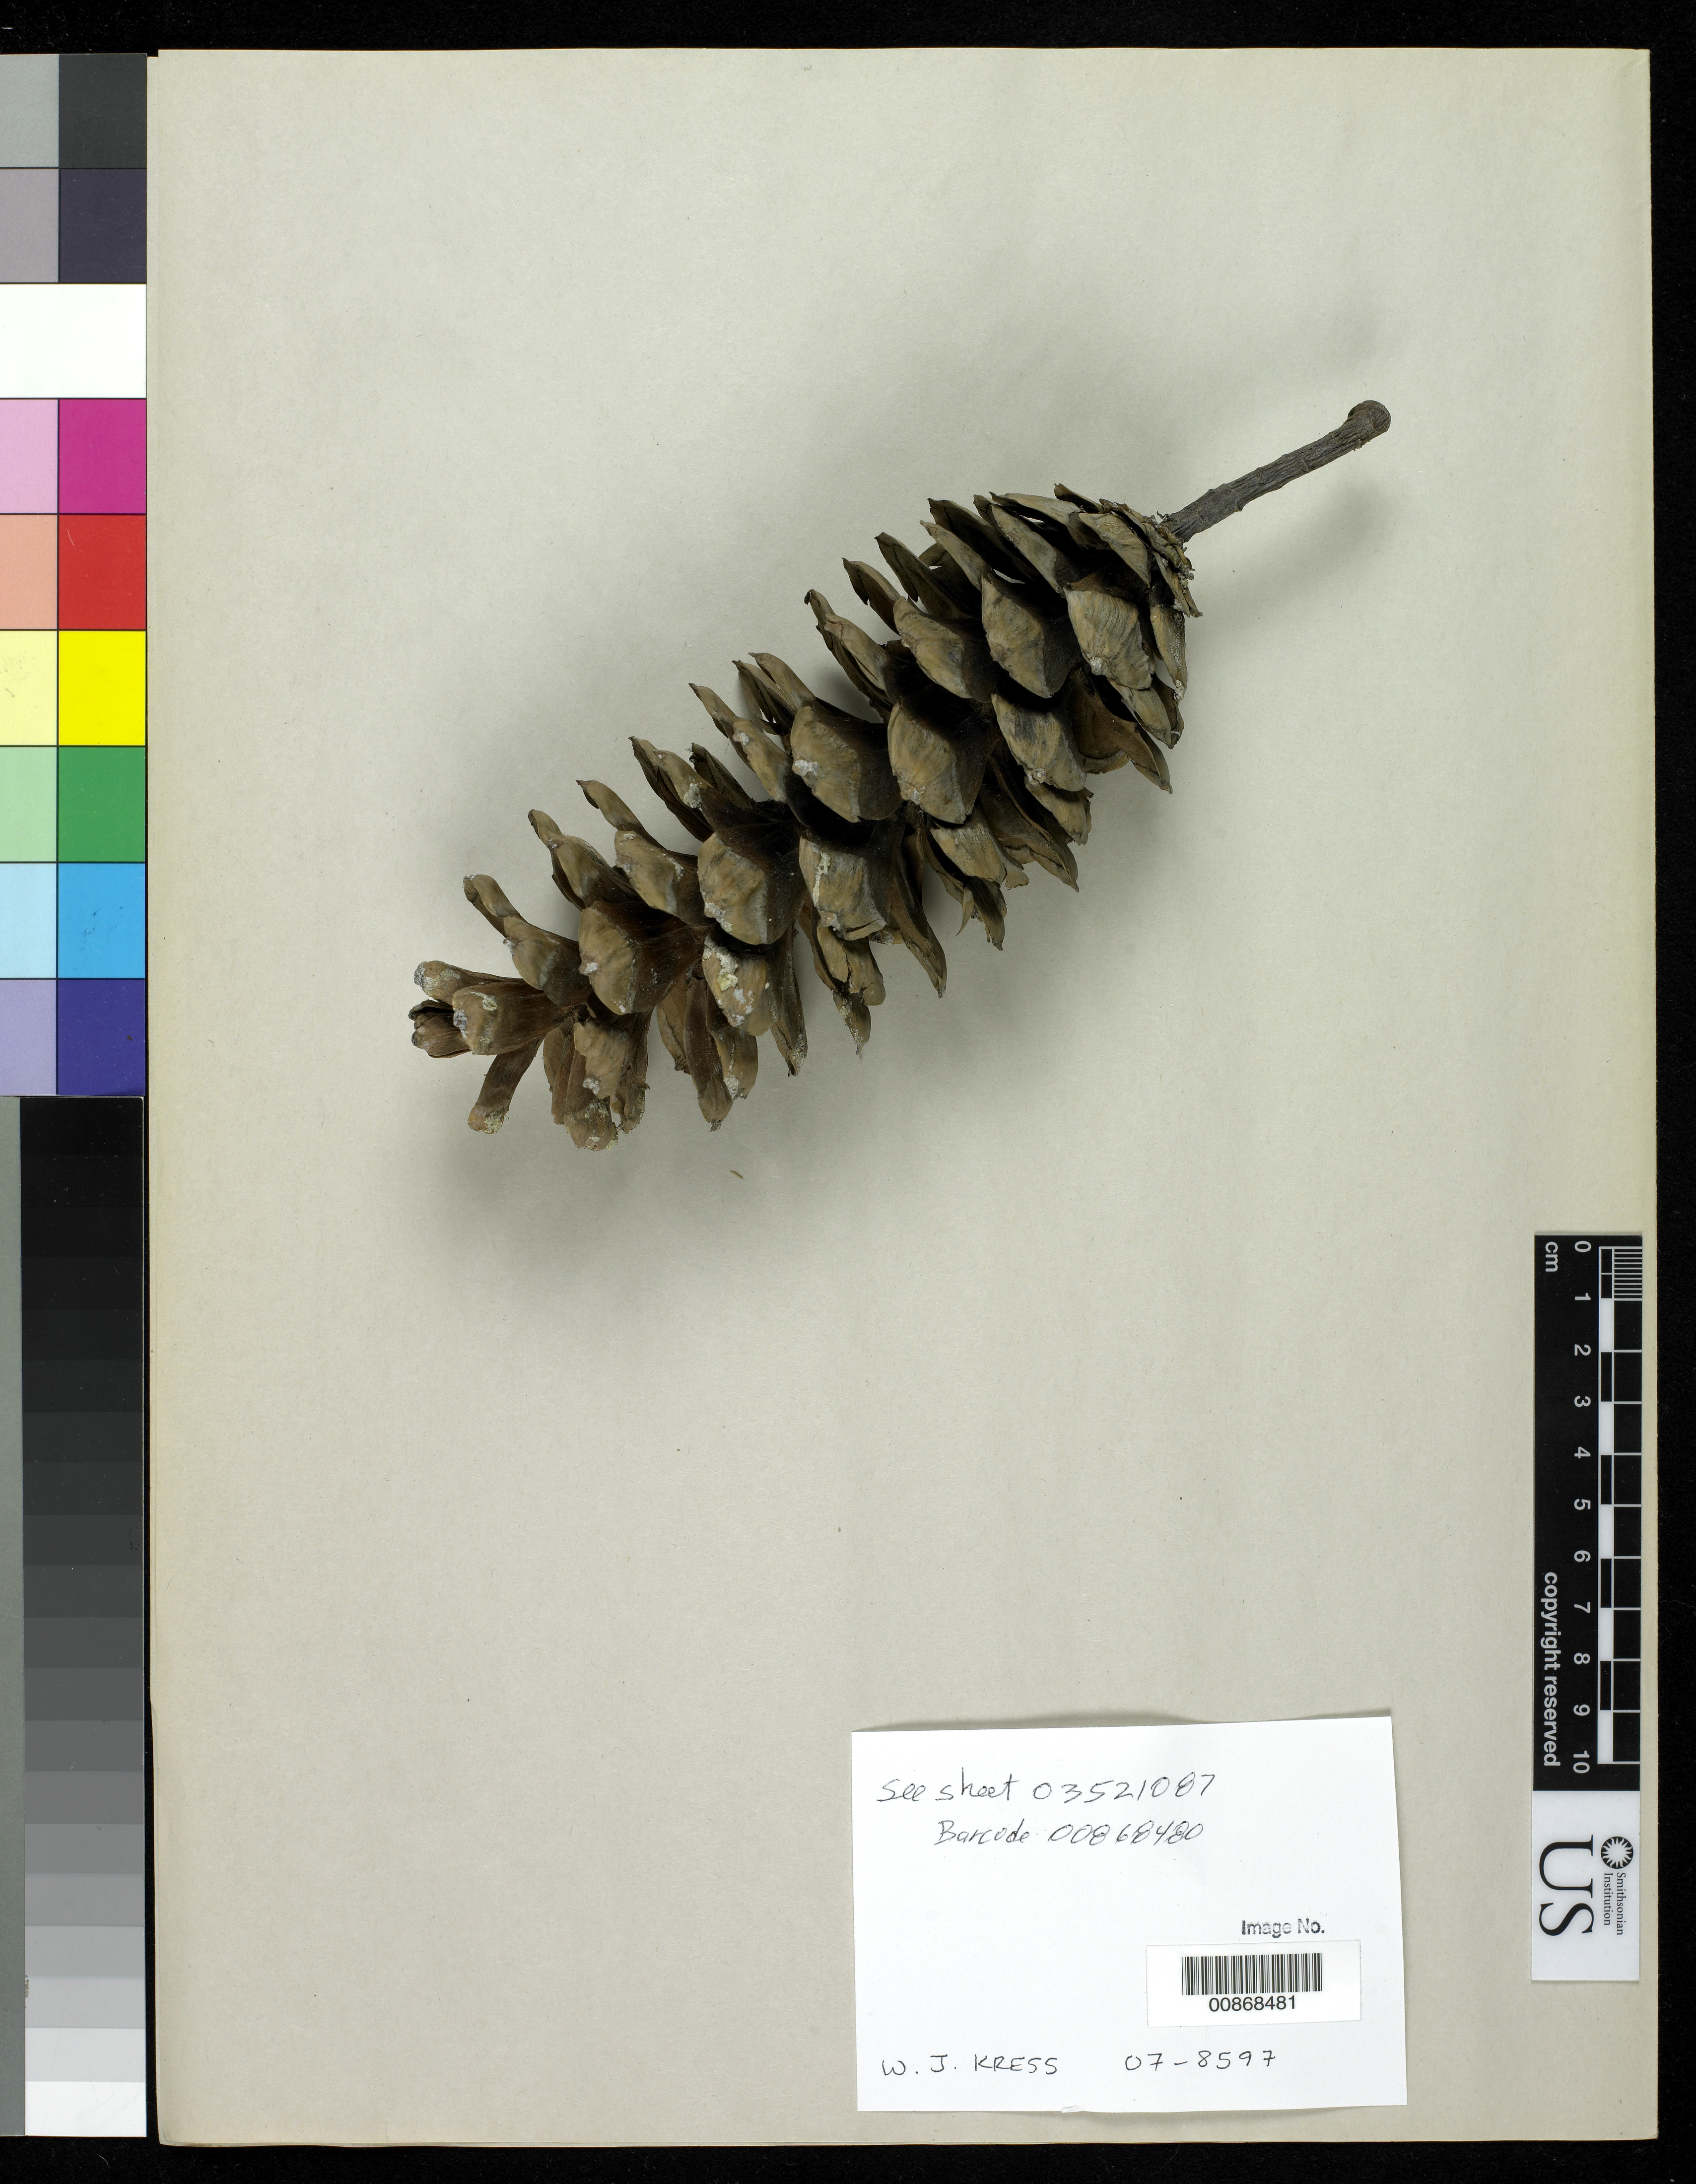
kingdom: Plantae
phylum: Tracheophyta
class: Pinopsida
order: Pinales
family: Pinaceae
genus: Pinus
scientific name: Pinus wallichiana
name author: A.B. Jacks.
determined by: Brown, M.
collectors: W. J. Kress, S. White & M. Brown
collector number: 07-8597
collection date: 2007-09-11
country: United States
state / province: New York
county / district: New York City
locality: Central Park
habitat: Urban landscaped park.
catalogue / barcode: US 3521087